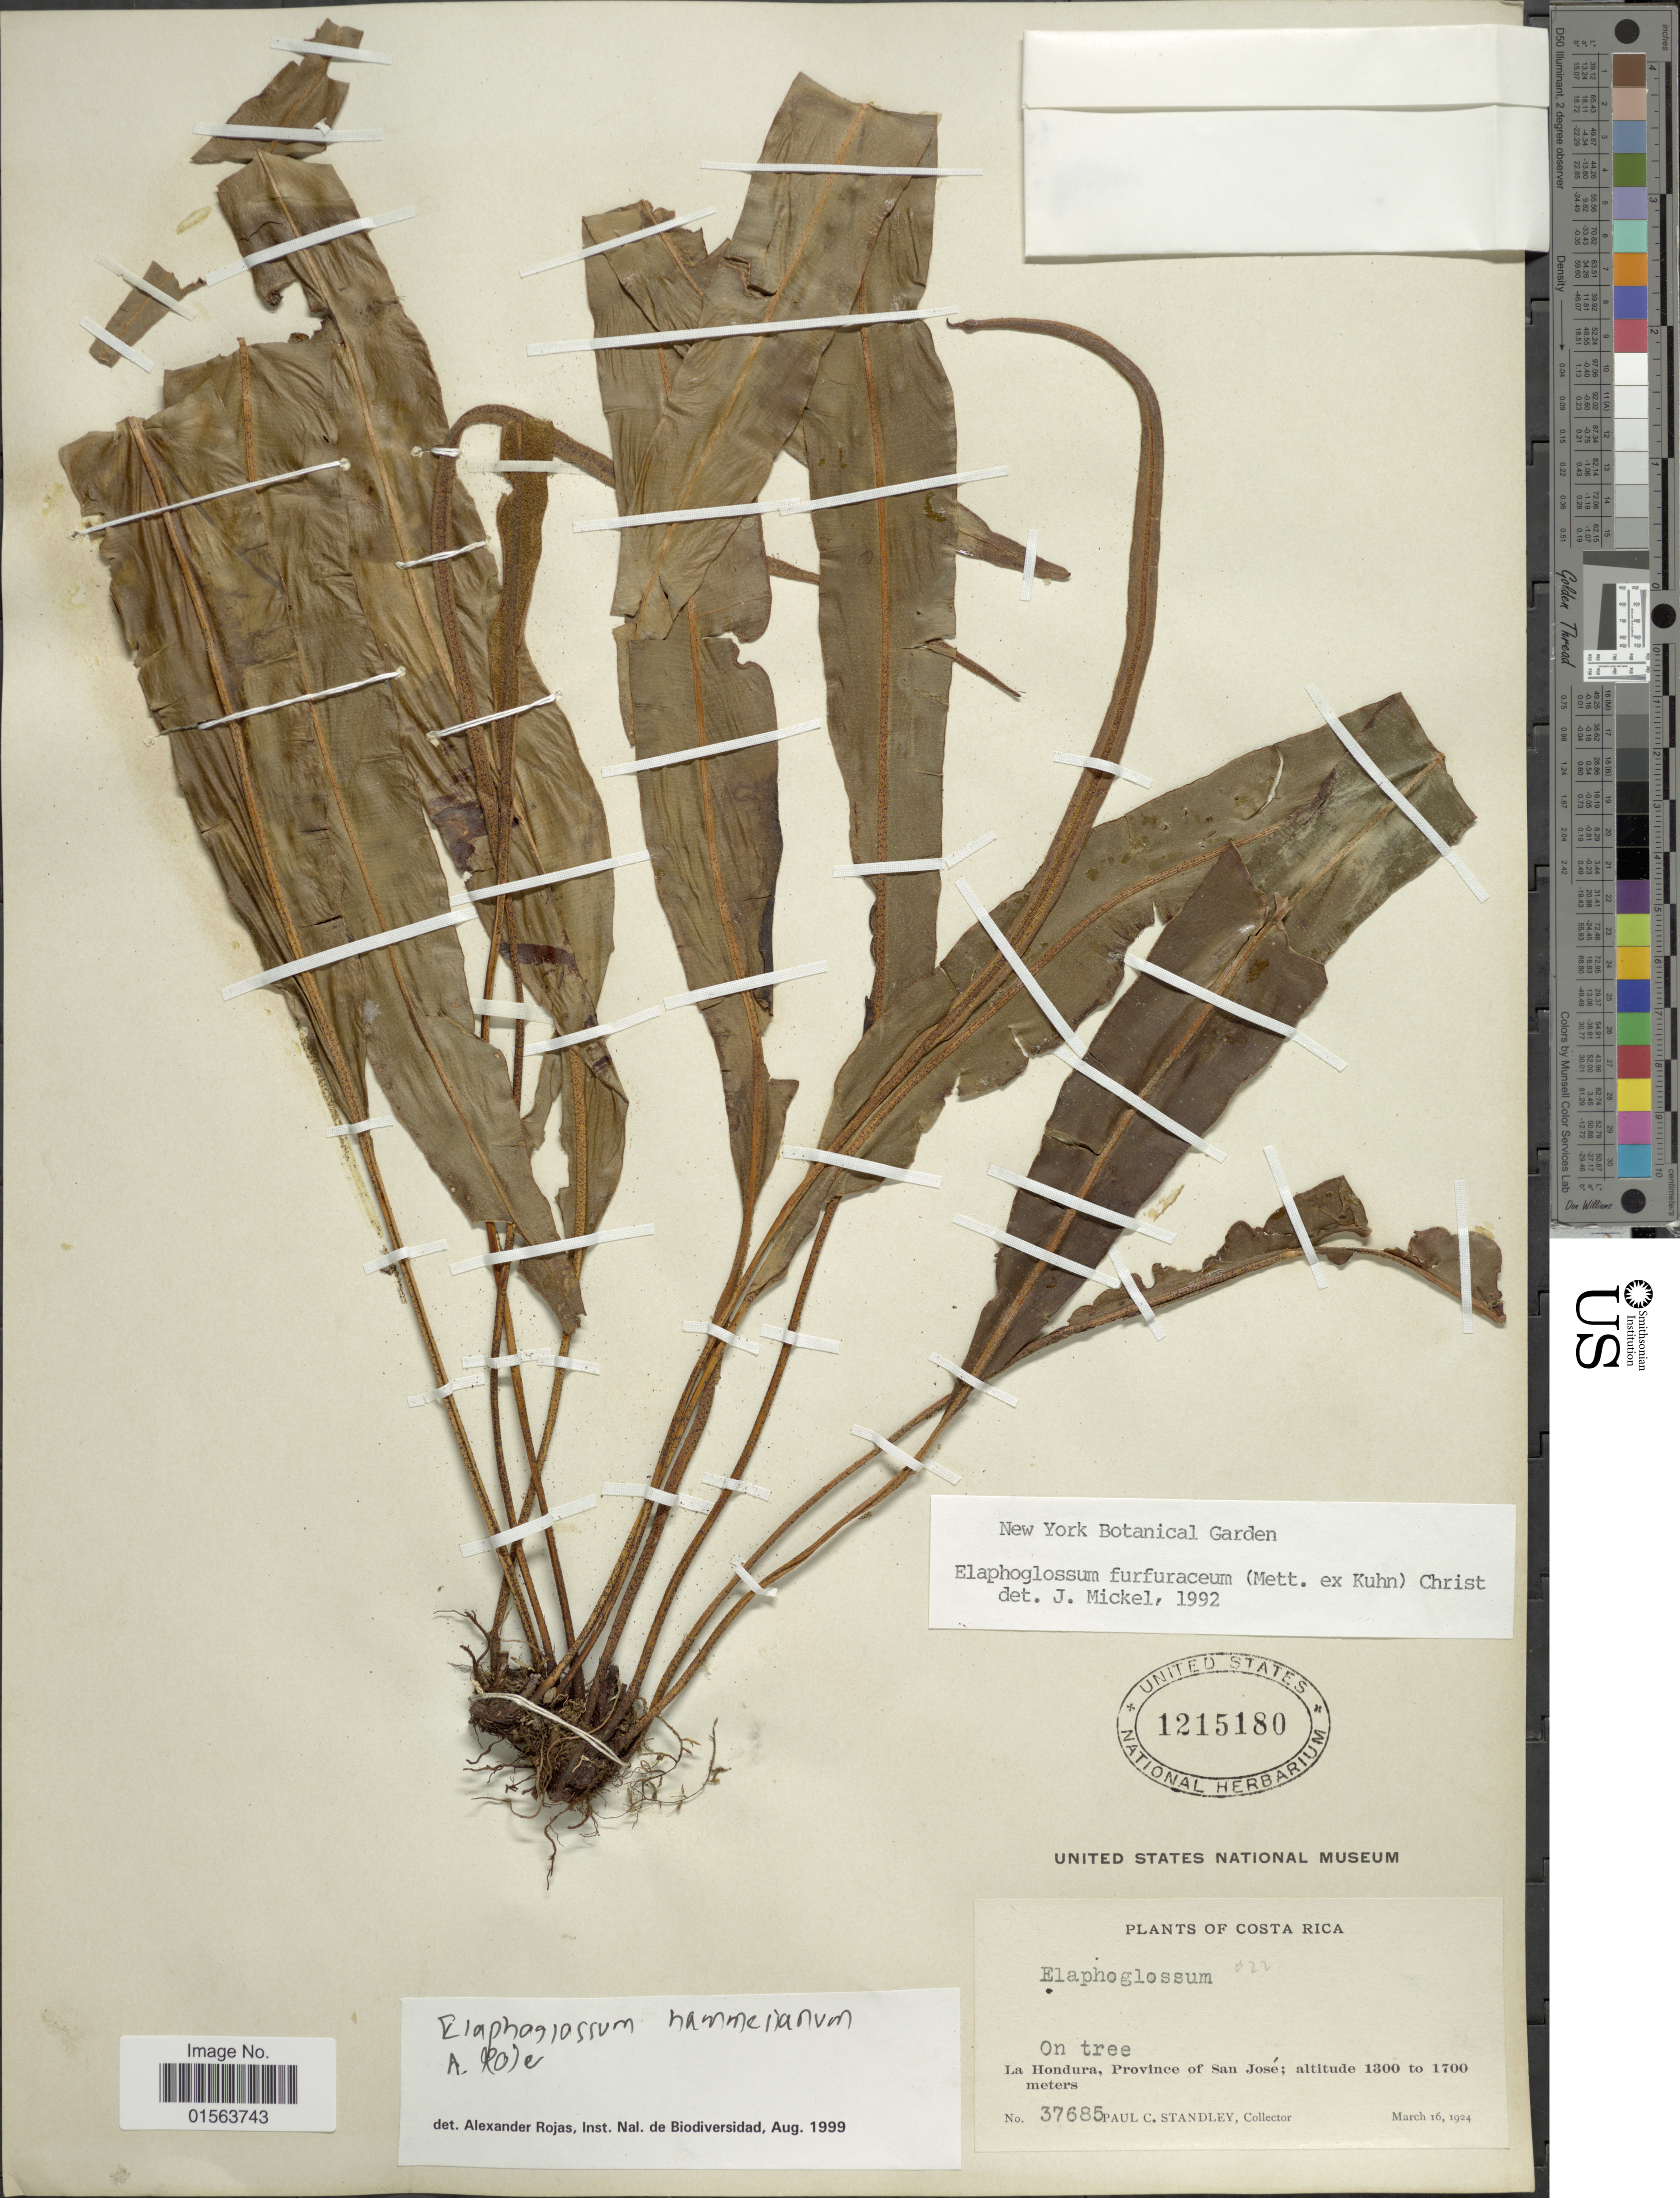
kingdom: Plantae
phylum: Tracheophyta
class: Polypodiopsida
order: Polypodiales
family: Dryopteridaceae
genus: Elaphoglossum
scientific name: Elaphoglossum hammelianum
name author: A. Rojas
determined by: Matos, F. B.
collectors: P. C. Standley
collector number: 37685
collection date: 1924-03-16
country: Costa Rica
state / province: San José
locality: La Hondura, Province of San Jose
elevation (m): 1300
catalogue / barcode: US 1215180